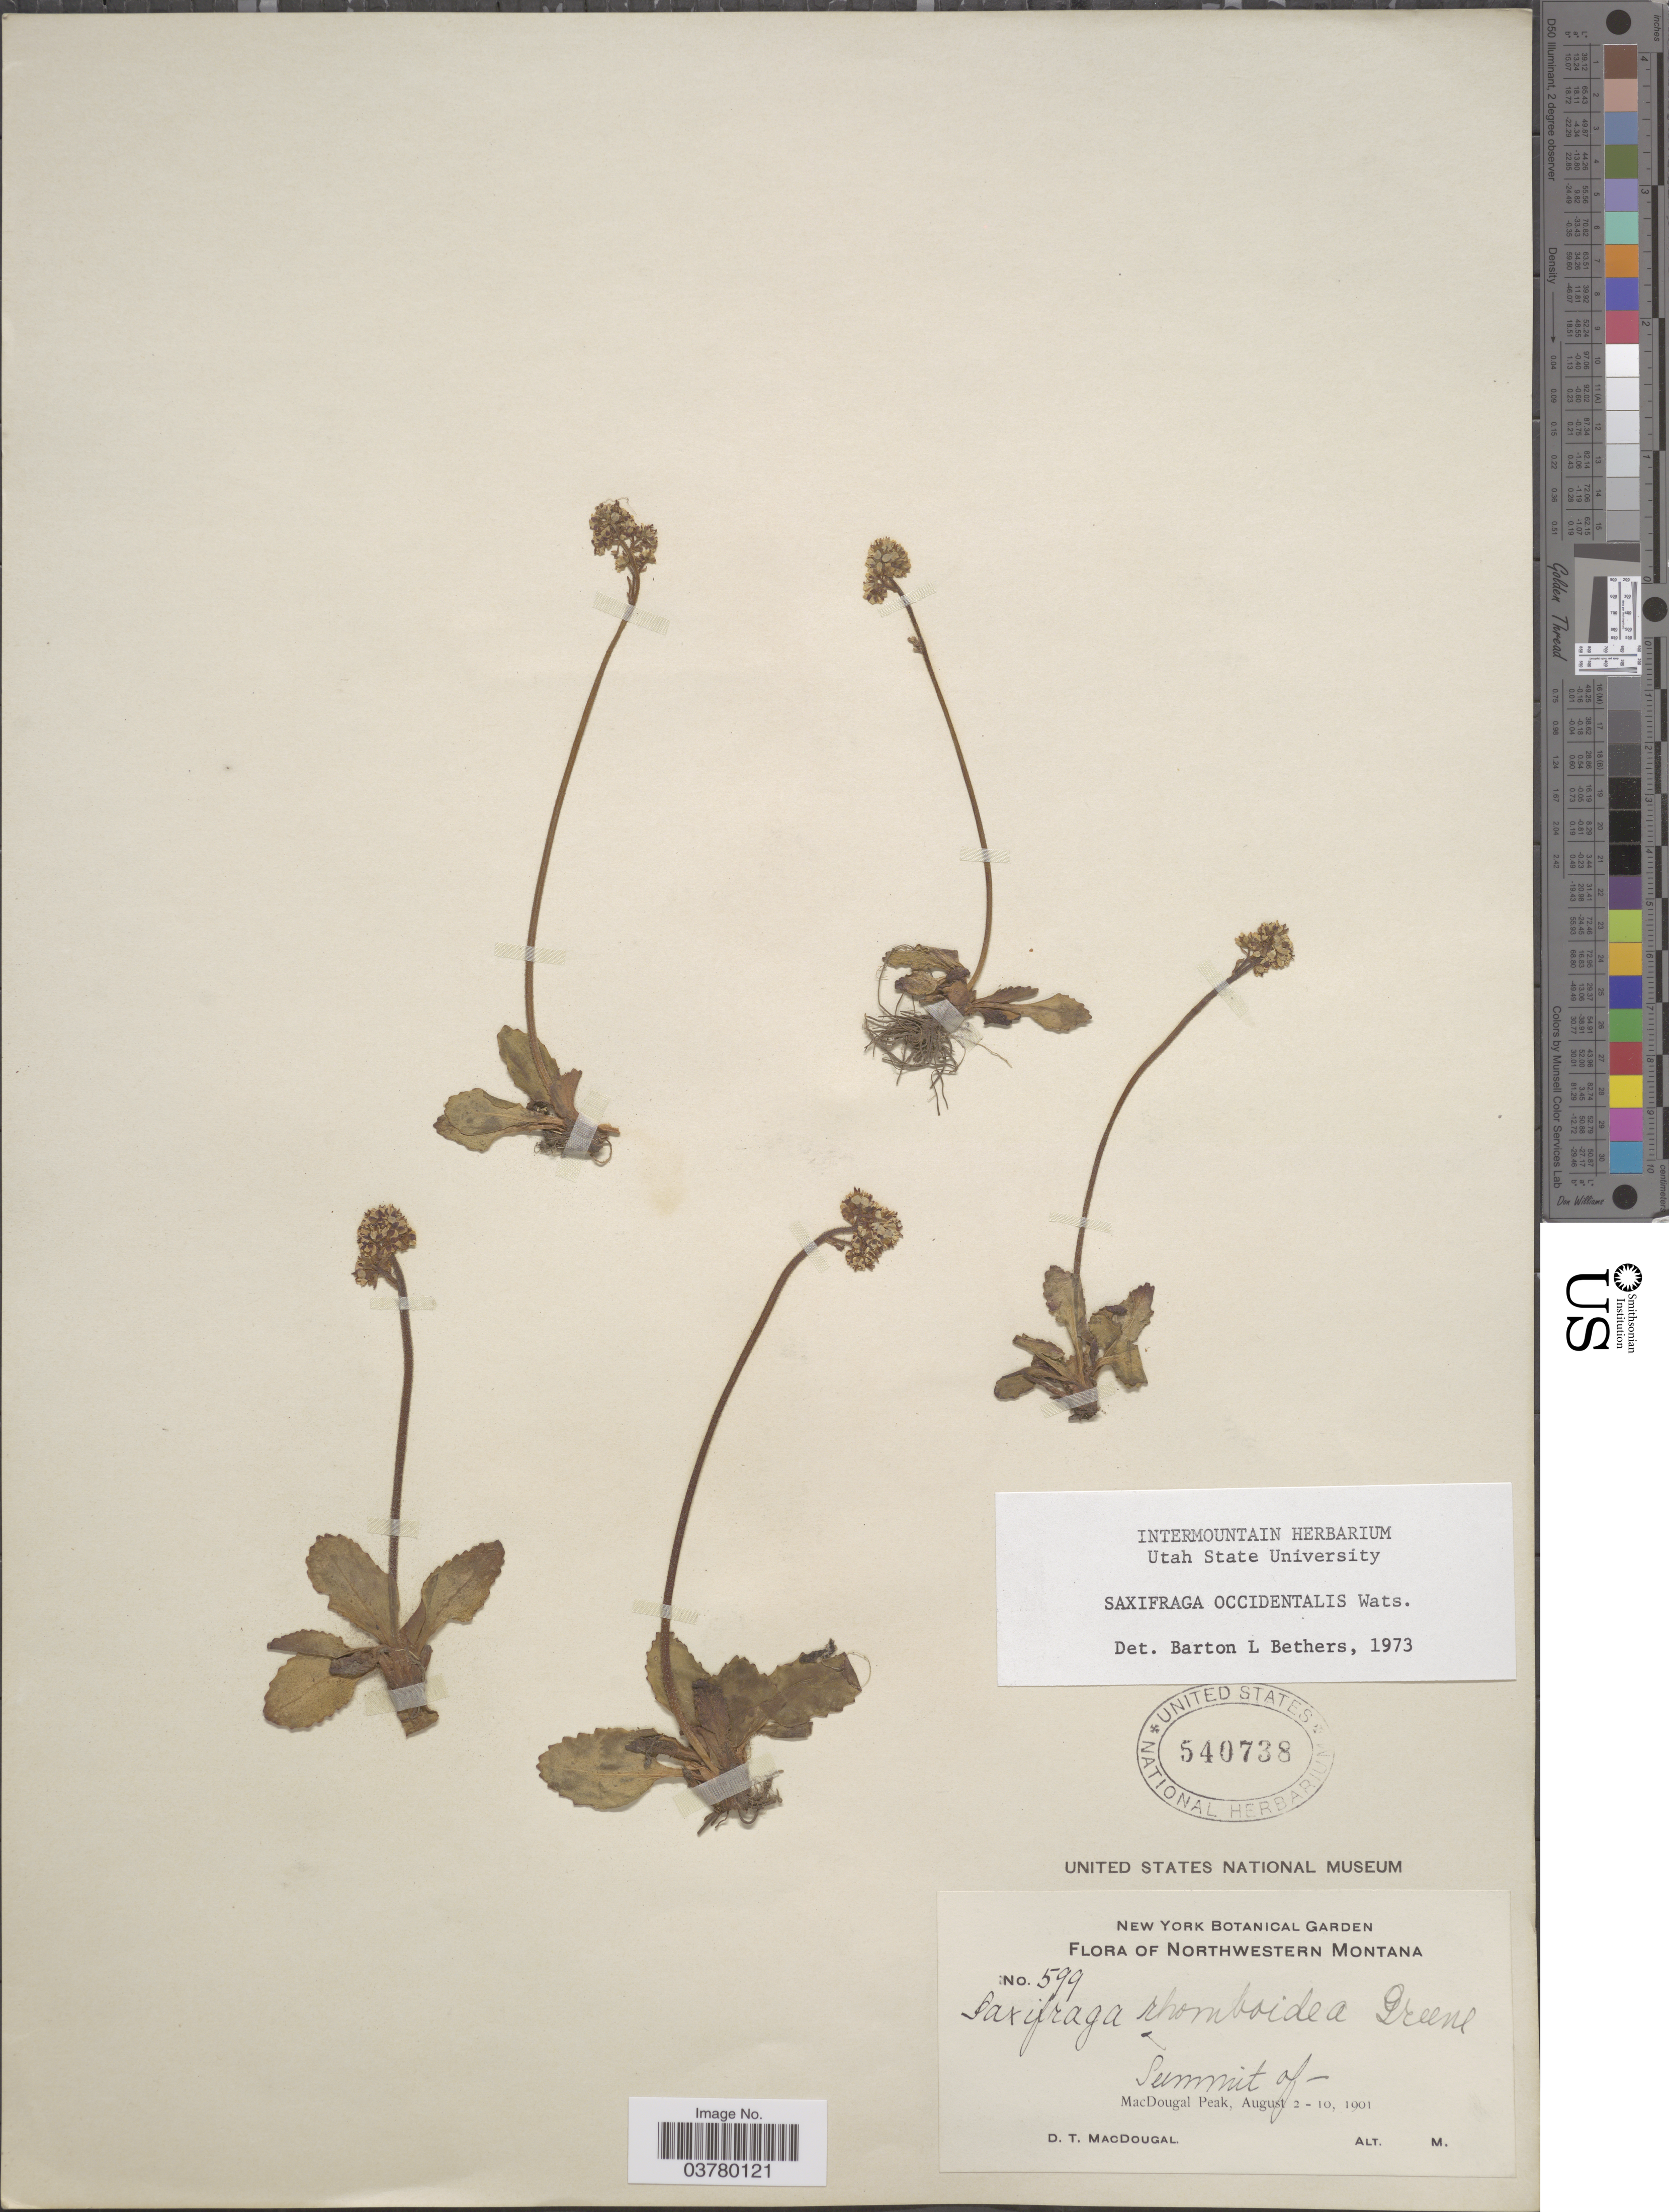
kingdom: Plantae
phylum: Tracheophyta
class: Magnoliopsida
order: Saxifragales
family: Saxifragaceae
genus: Micranthes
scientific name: Micranthes occidentalis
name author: (S. Watson) Small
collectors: D. T. MacDougal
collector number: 599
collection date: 1901-08-02/1901-08-10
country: United States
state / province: Montana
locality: Northwestern Montana. Summit of MacDougal Peak.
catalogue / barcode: US 540738